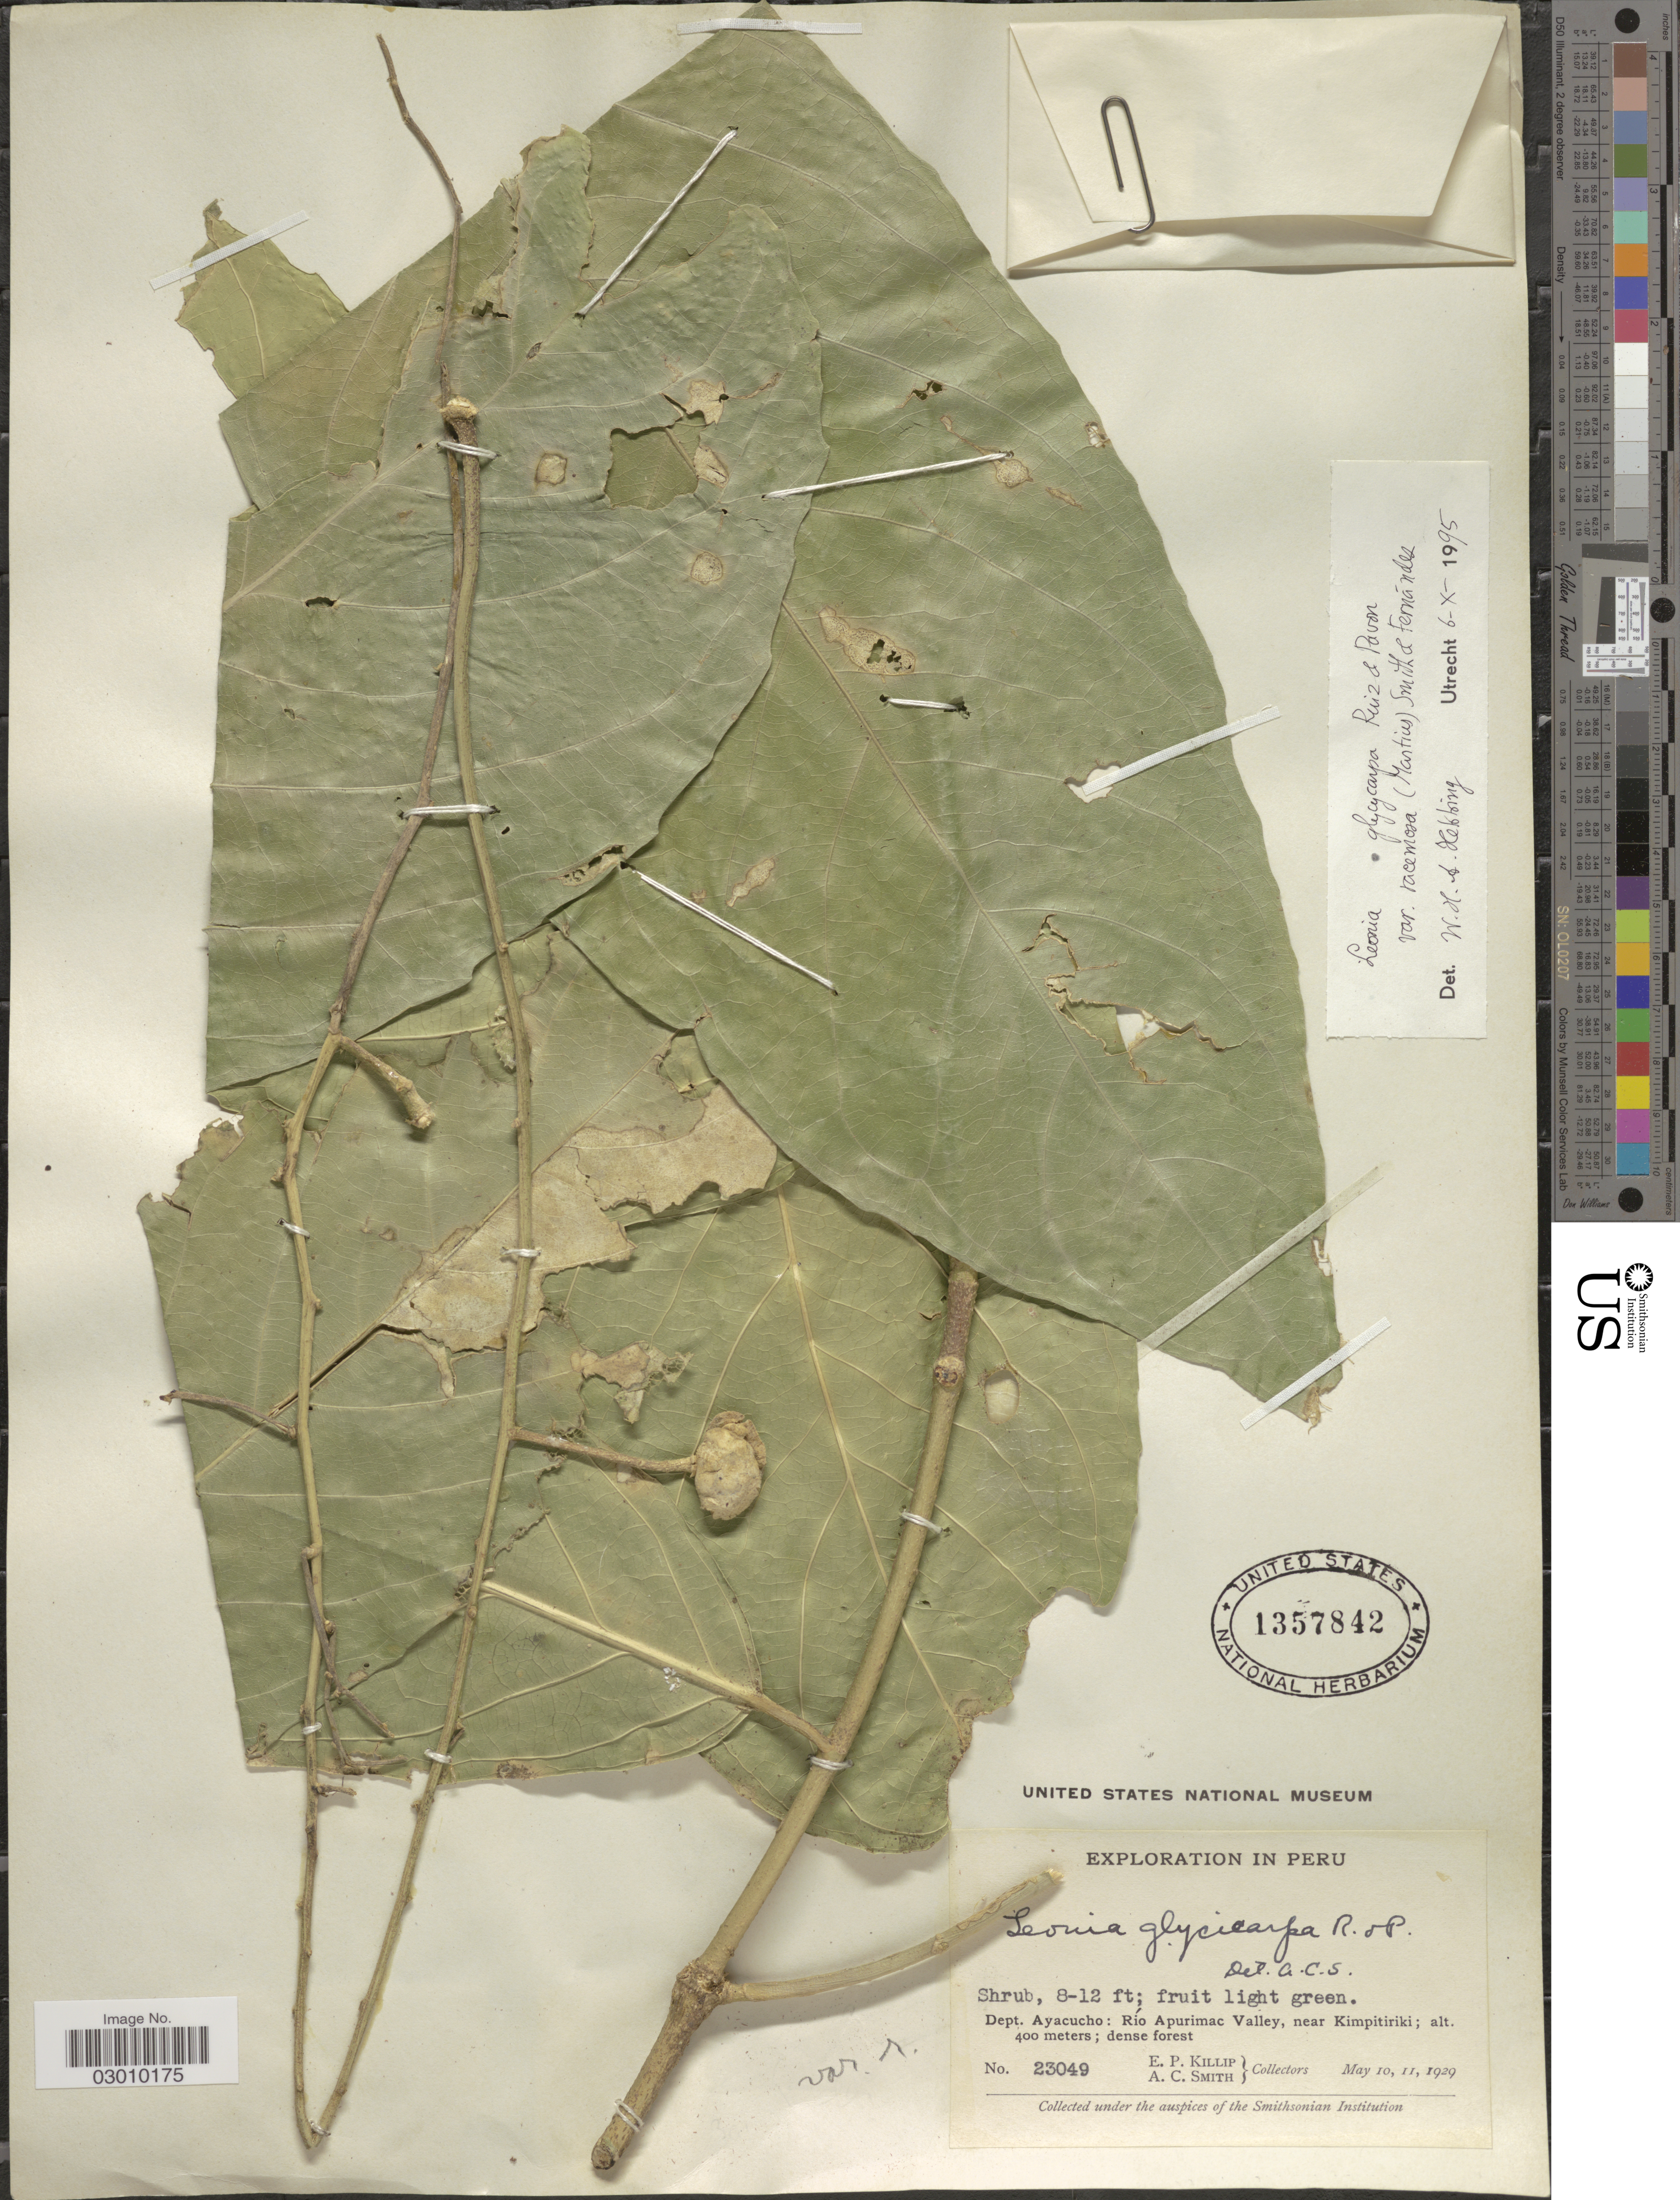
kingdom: Plantae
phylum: Tracheophyta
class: Magnoliopsida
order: Malpighiales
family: Violaceae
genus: Leonia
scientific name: Leonia glycycarpa var. racemosa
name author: (Mart.) L.B. Sm. & A. Fernández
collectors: E. P. Killip & A. C. Smith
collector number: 23049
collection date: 1929-05-10/1929-05-11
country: Peru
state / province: Ayacucho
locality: Dept. Ayacucho: Río Apurimac Valley, near Kimpitiriki.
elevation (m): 400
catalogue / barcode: US 1357842